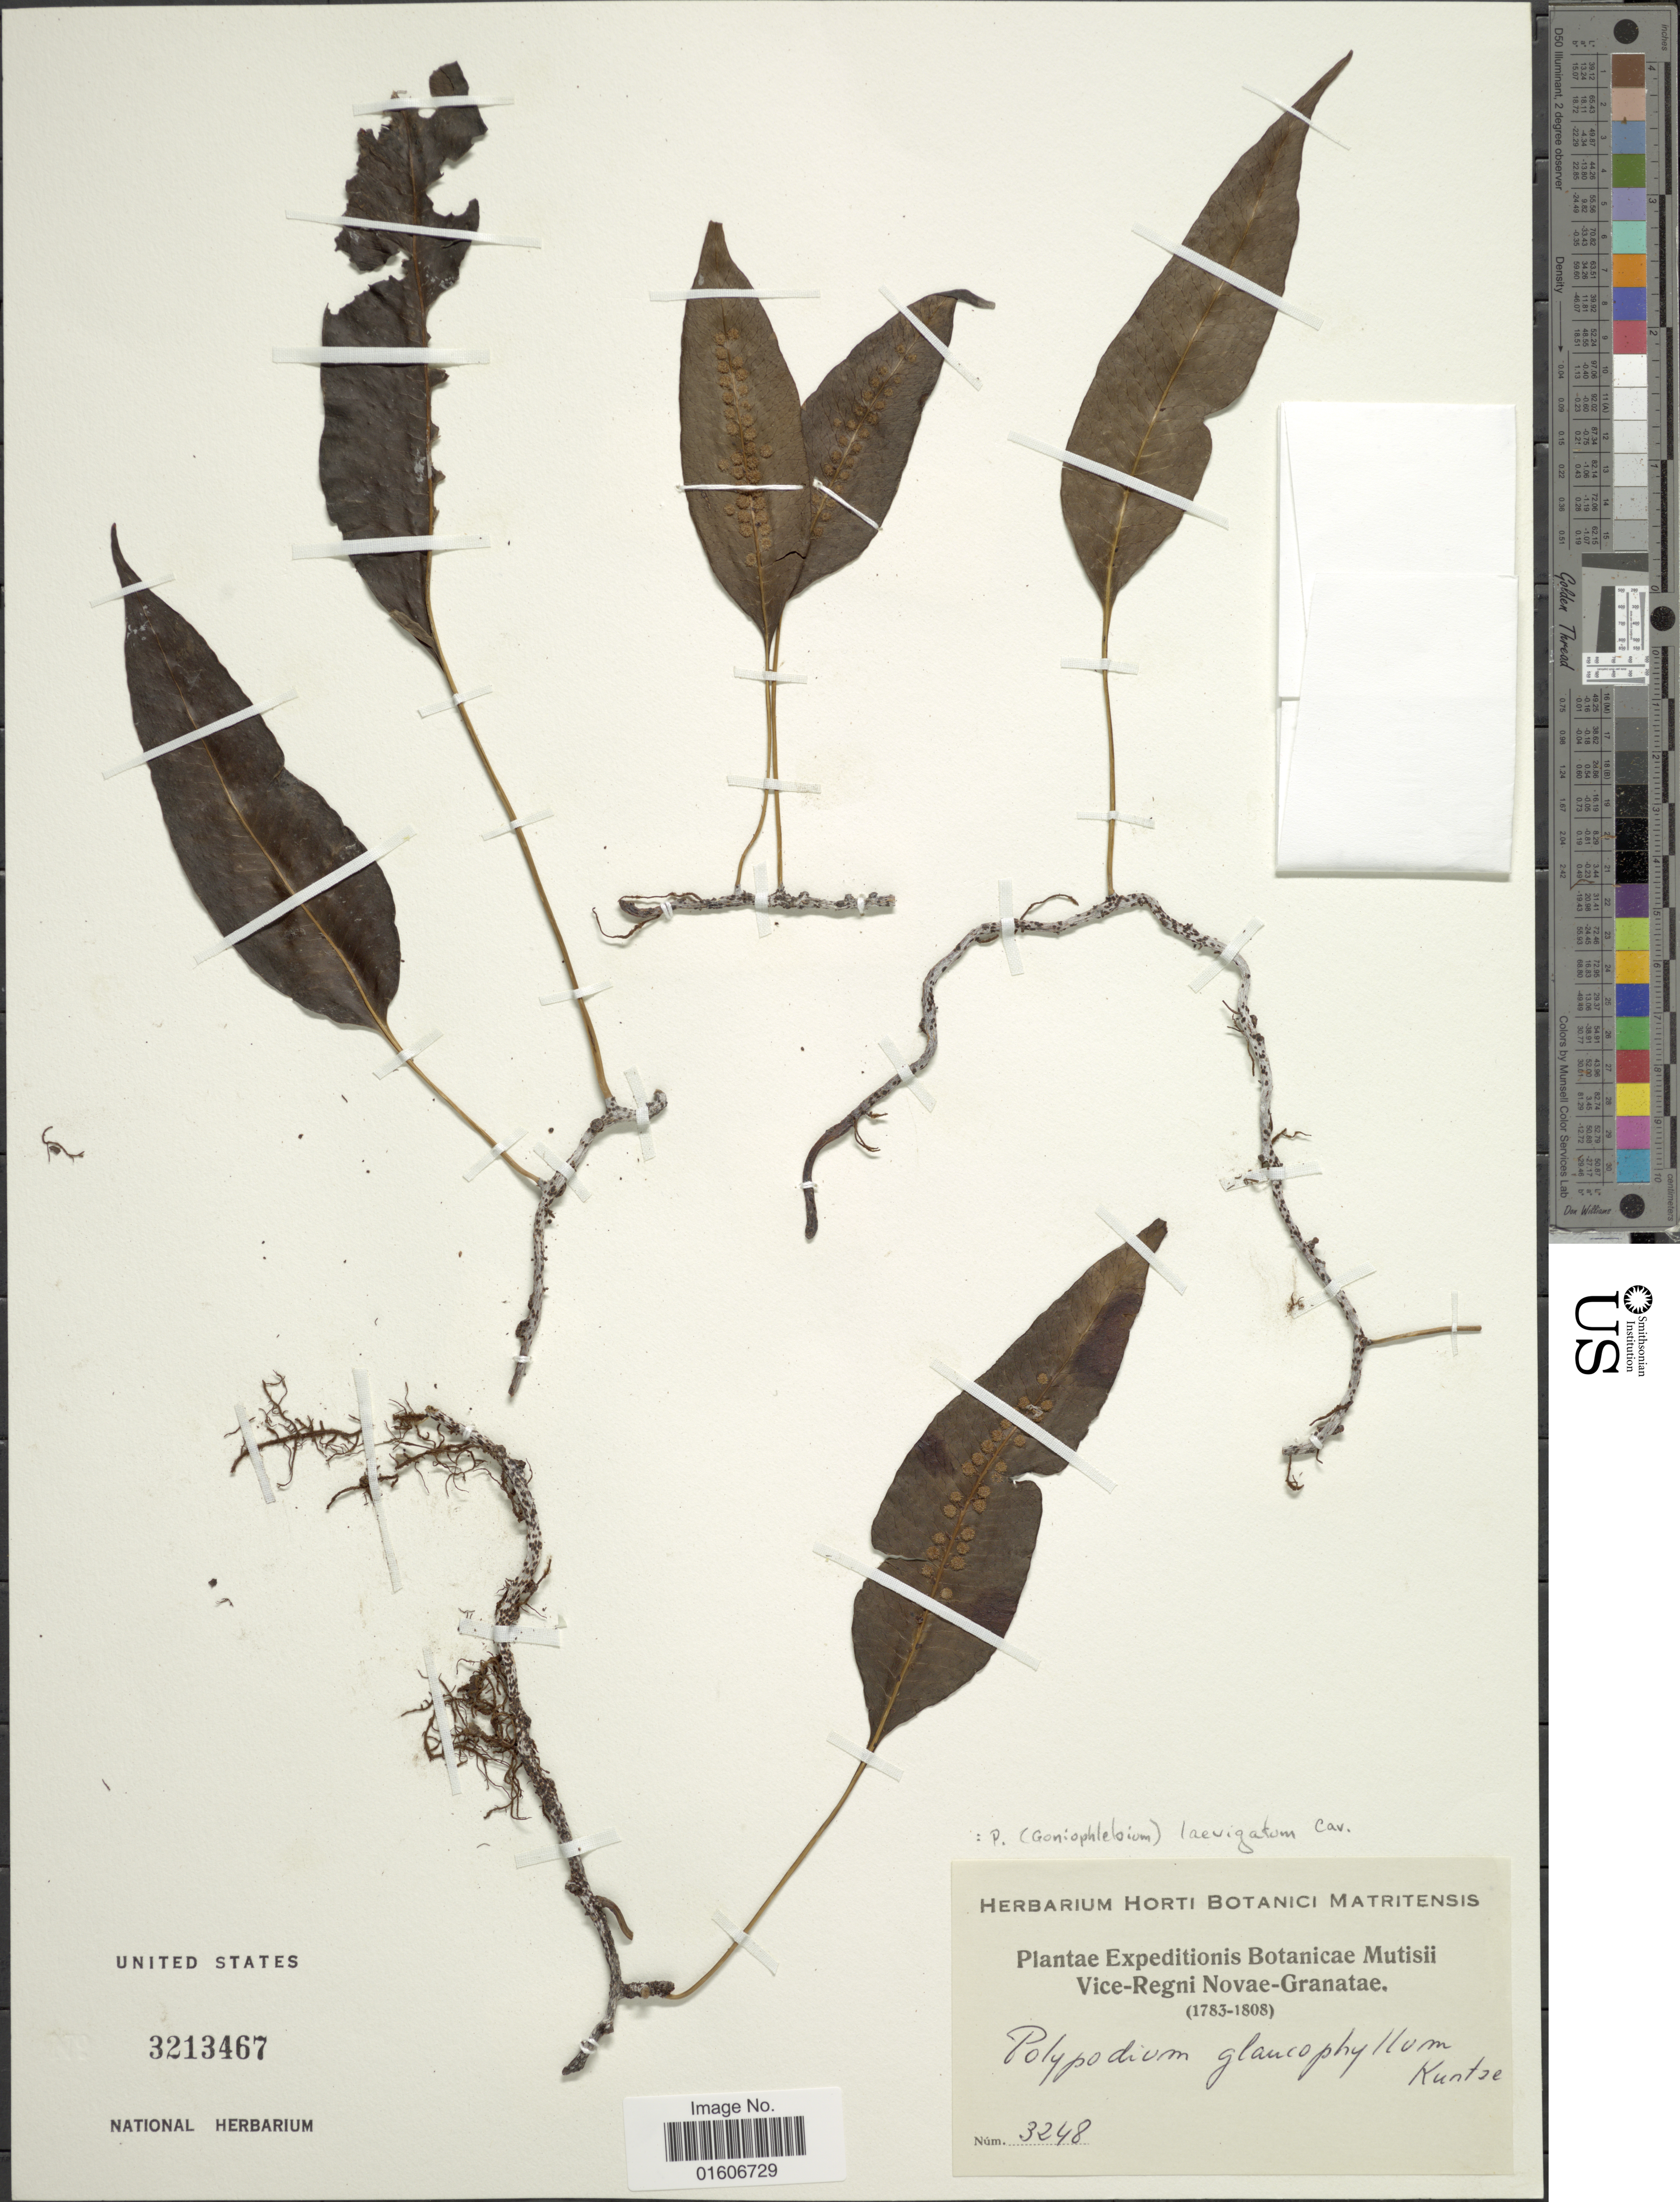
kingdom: Plantae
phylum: Tracheophyta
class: Polypodiopsida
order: Polypodiales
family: Polypodiaceae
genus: Serpocaulon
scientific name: Serpocaulon levigatum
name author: (Cav.) A.R. Sm.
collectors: Herbarium Horti Botanici Matritensis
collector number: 3248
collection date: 1783/1808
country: Colombia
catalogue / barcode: US 3213467